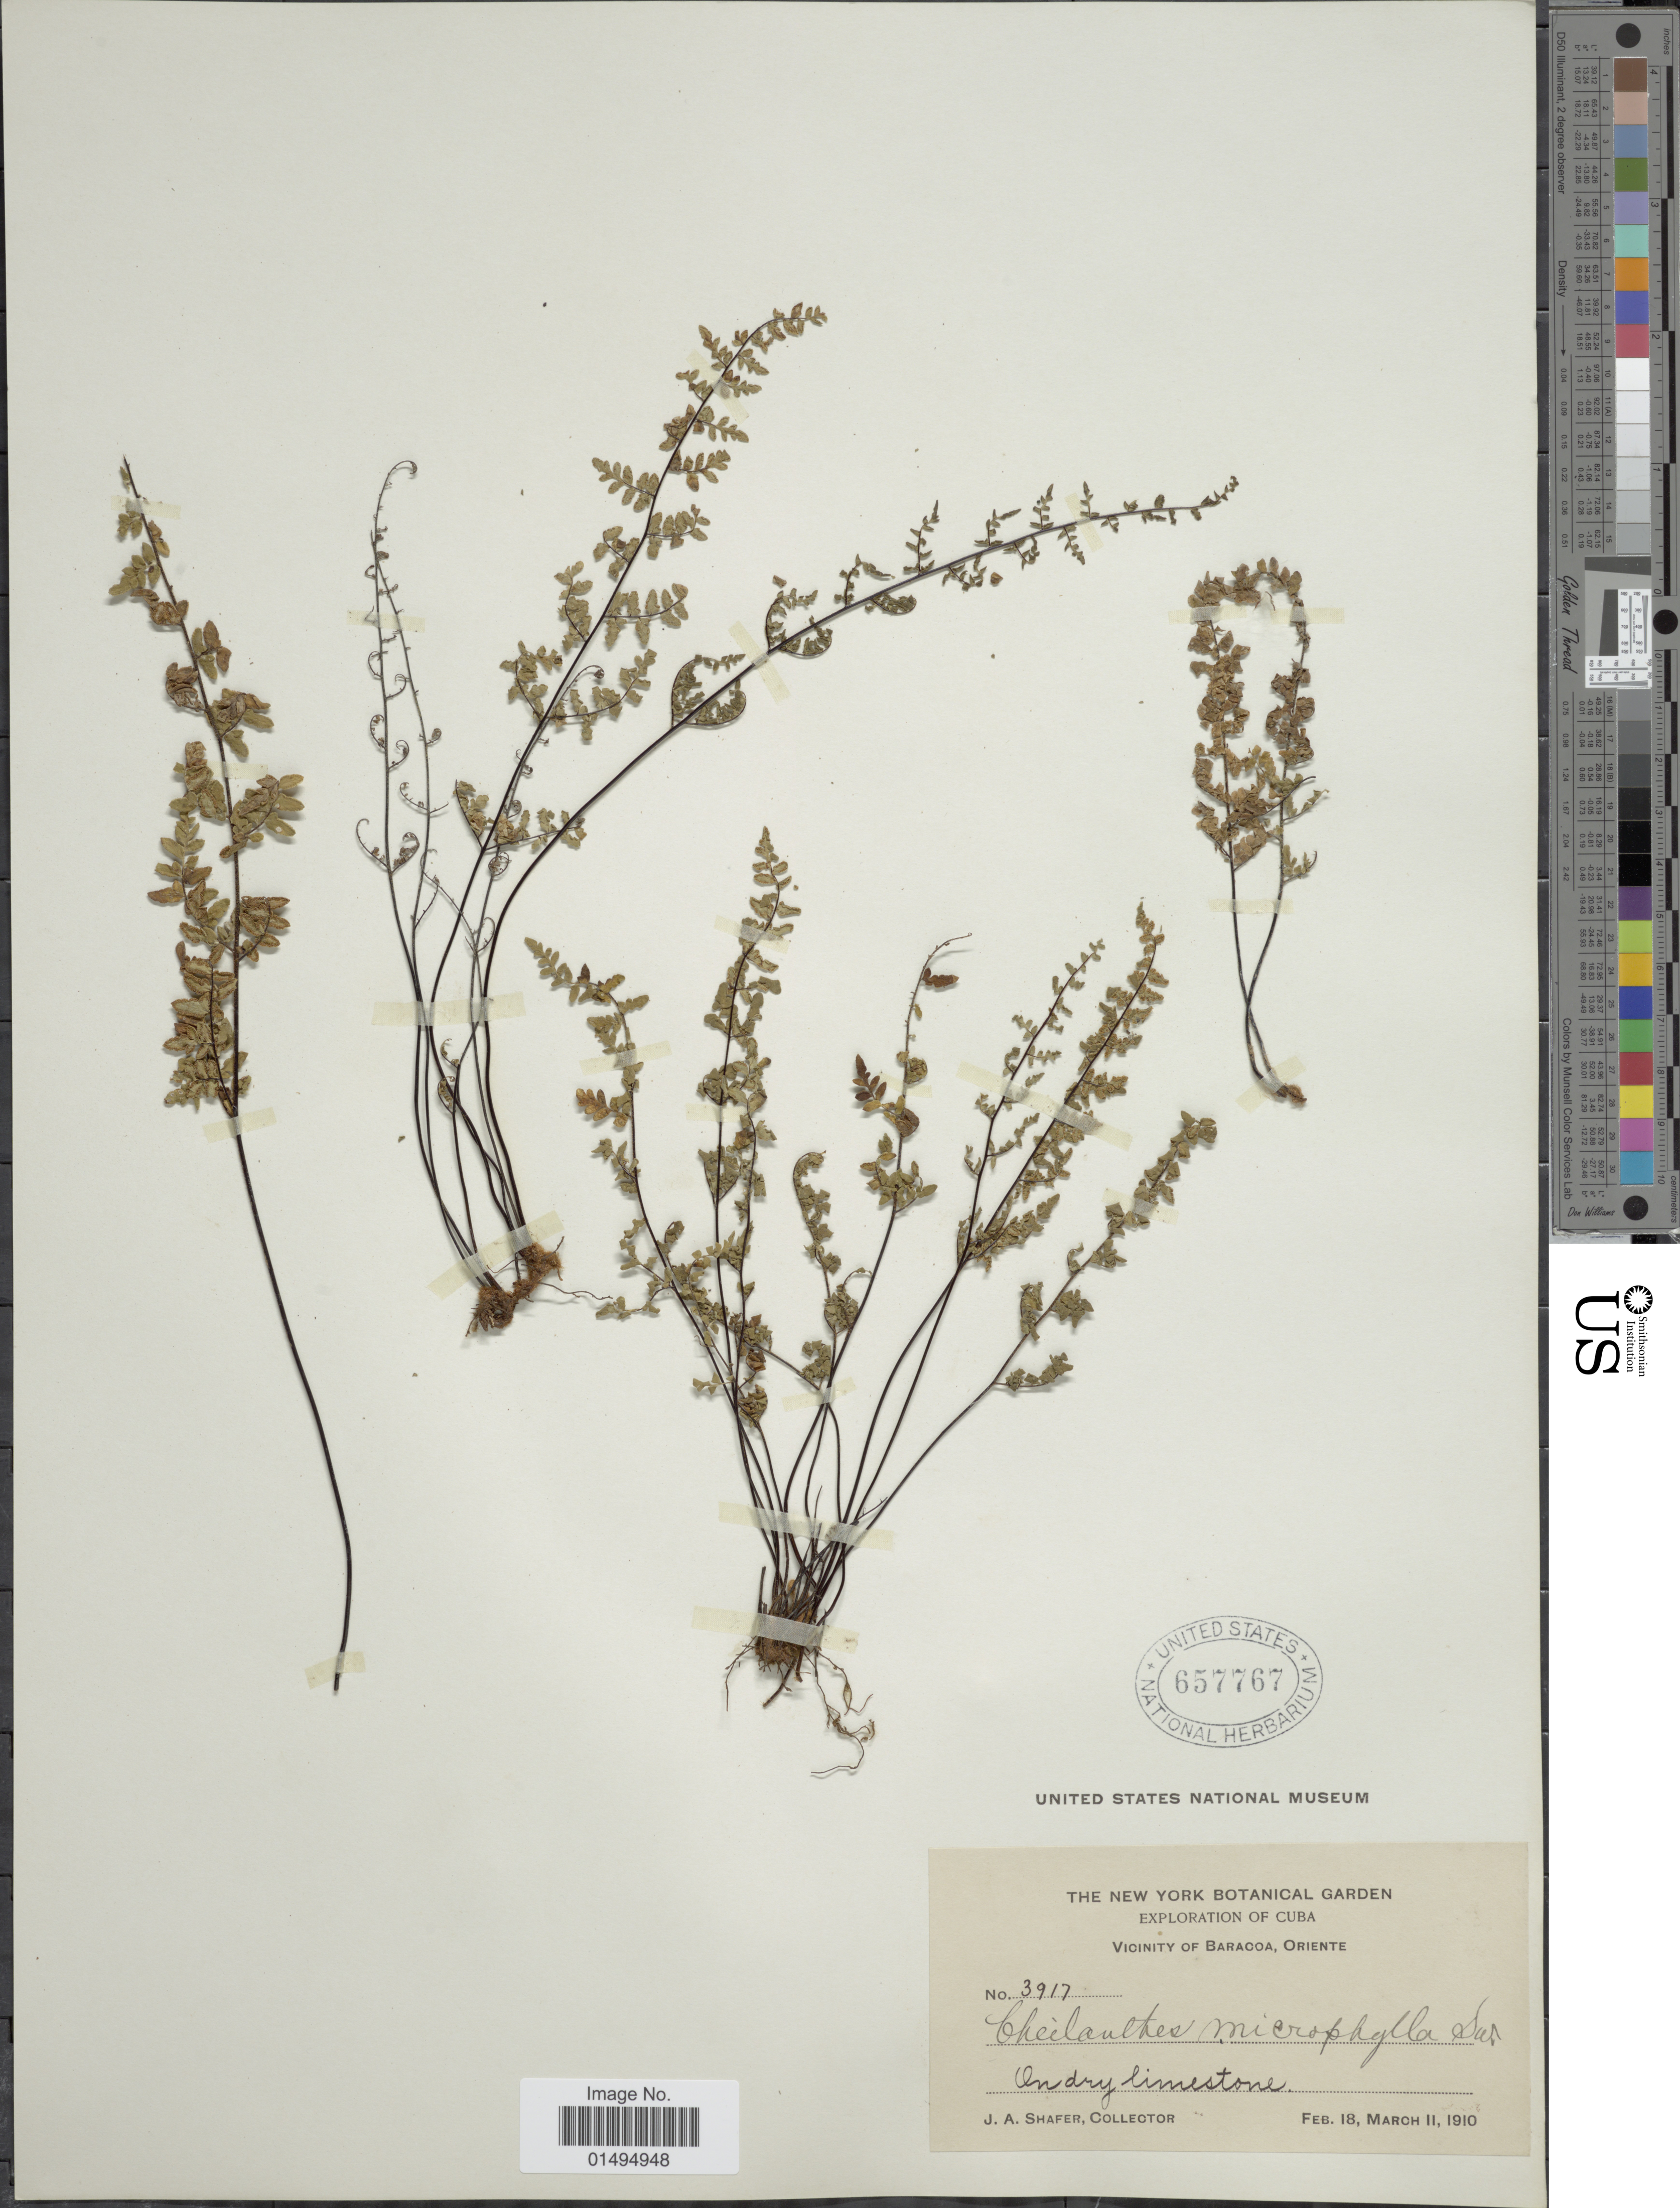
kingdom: Plantae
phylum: Tracheophyta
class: Polypodiopsida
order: Polypodiales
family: Pteridaceae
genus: Myriopteris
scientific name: Myriopteris microphylla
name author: (Sw.) Grusz & Windham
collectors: J. A. Shafer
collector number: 3917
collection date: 1910-02-18/1910-03-11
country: Cuba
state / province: Oriente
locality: Vicinity of Baracoa, Oriente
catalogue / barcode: US 657767